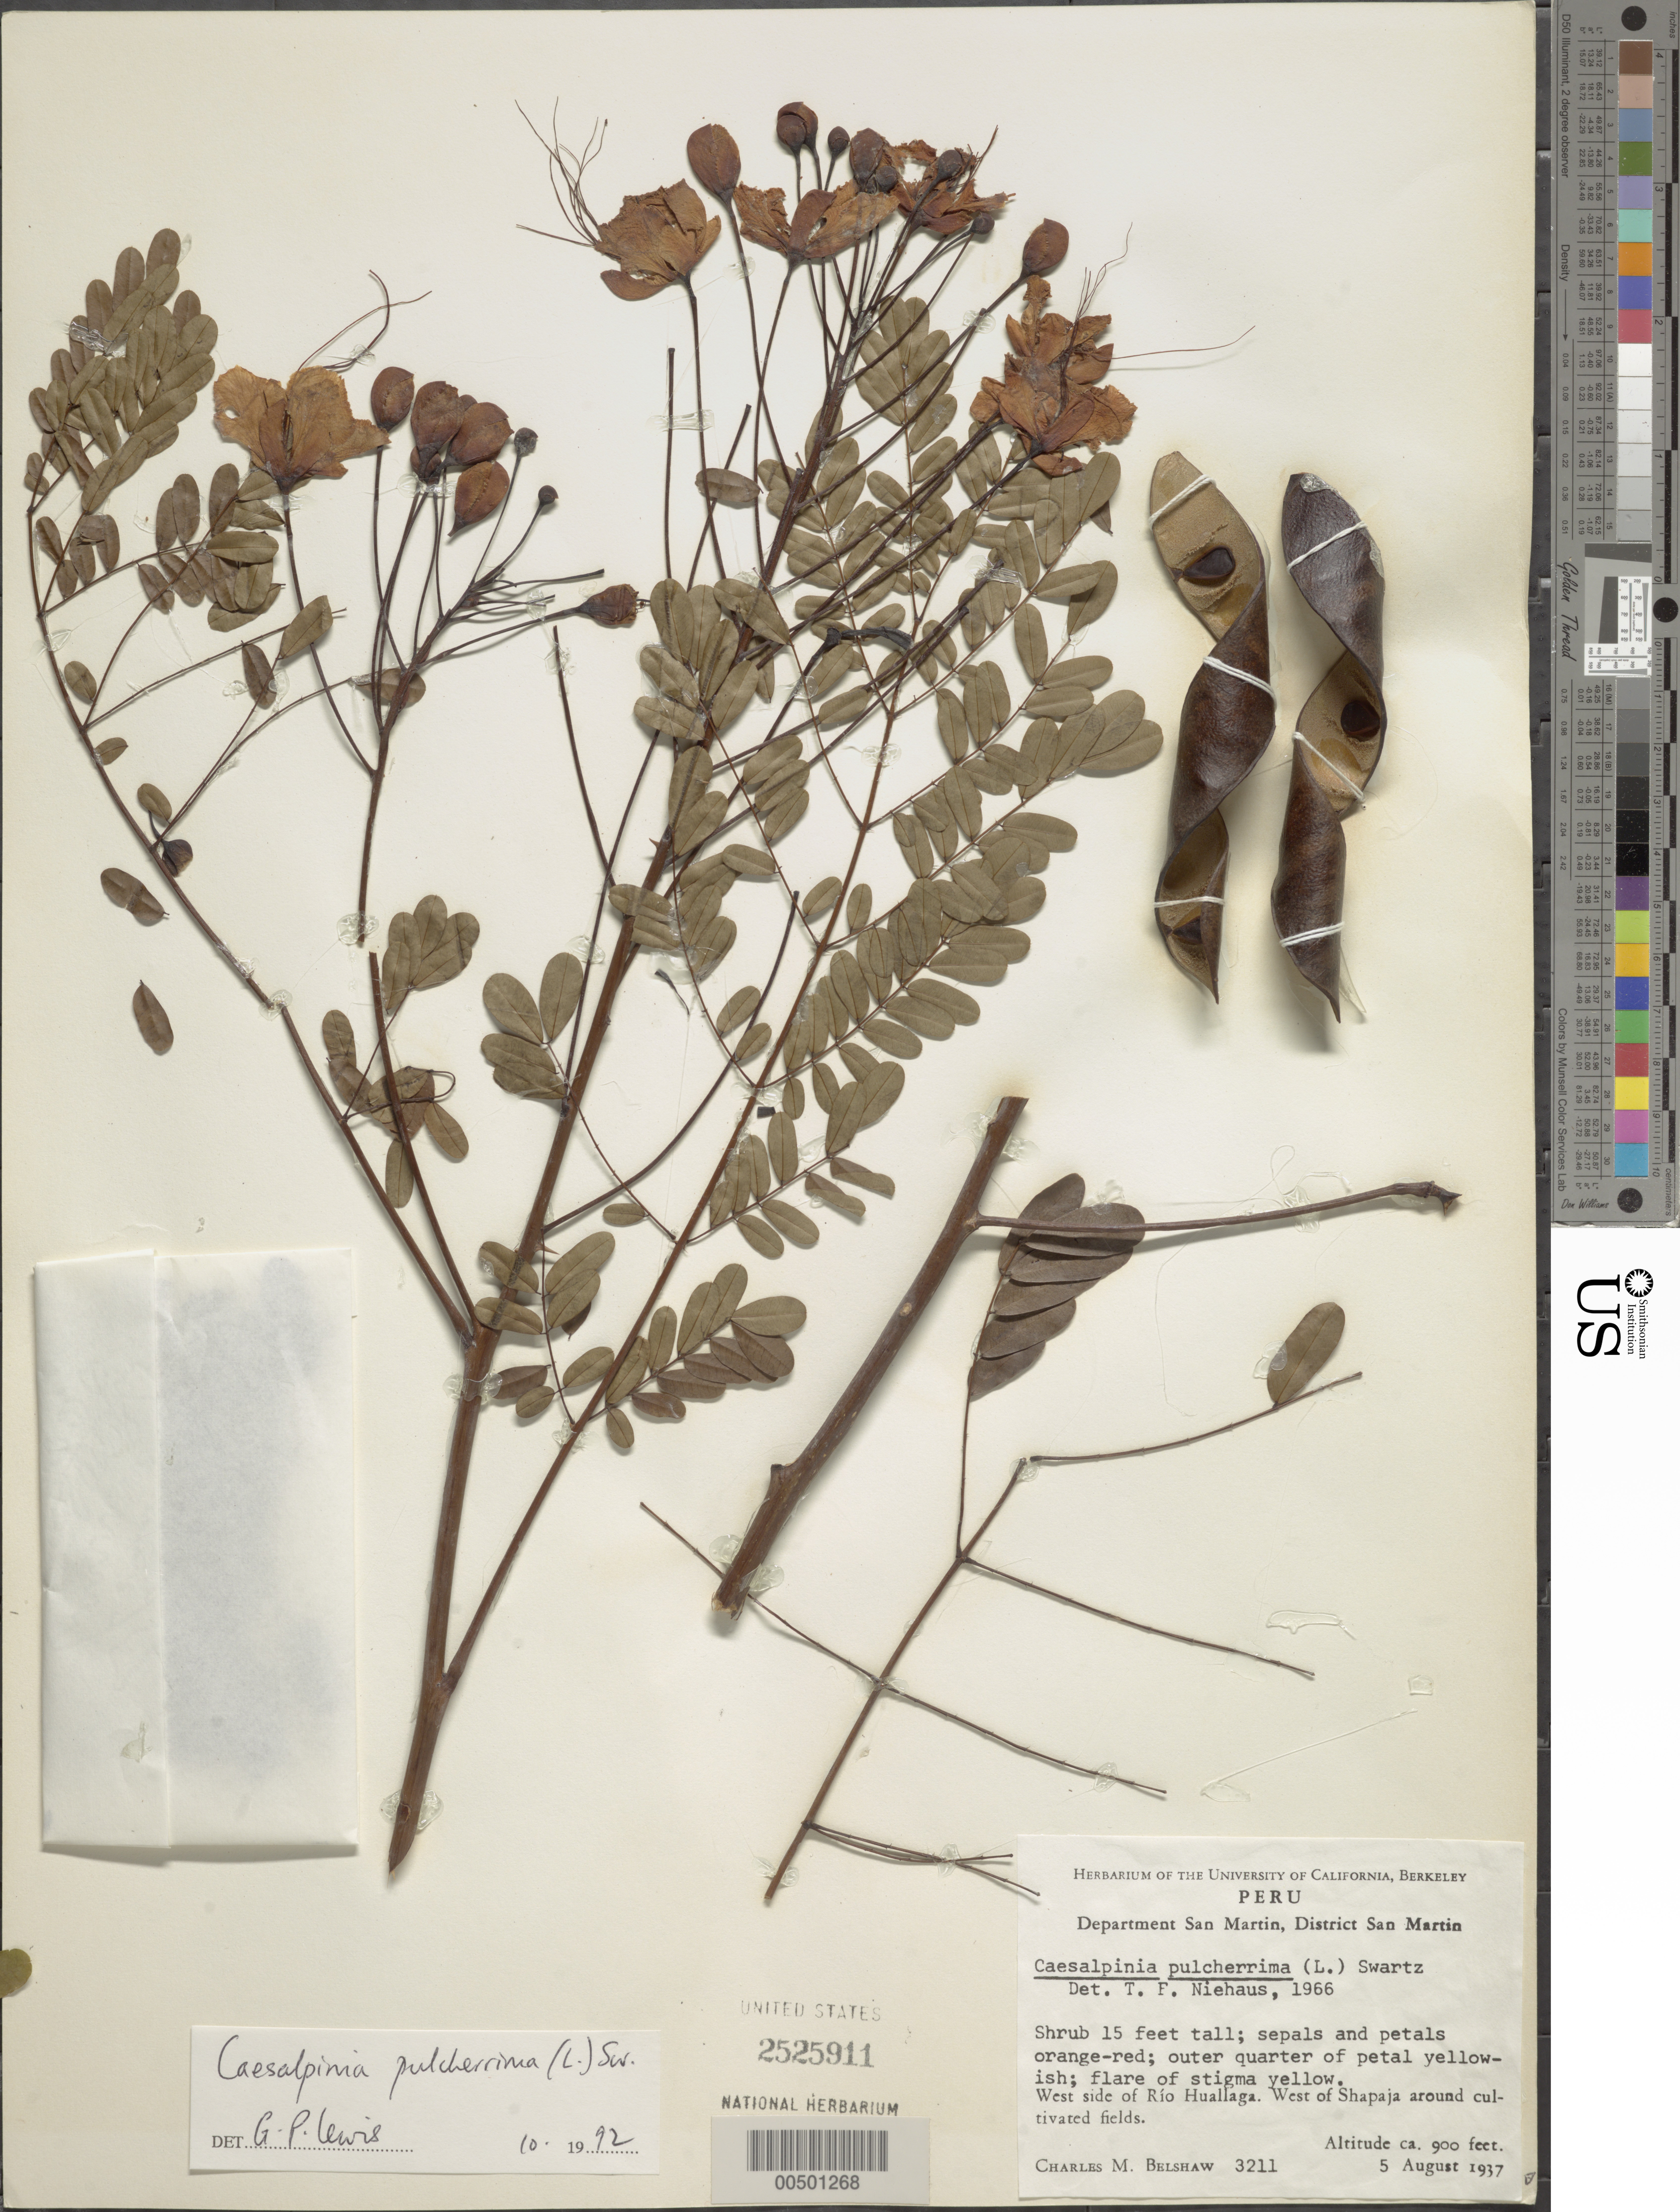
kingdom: Plantae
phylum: Tracheophyta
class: Magnoliopsida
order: Fabales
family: Fabaceae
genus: Caesalpinia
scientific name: Caesalpinia pulcherrima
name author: (L.) Sw.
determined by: Niehaus, Theodore F.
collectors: C. Shaw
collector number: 3211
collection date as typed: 05 Aug 1937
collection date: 1937-08-05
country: Peru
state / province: San Martín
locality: W side of rio huallaga. w of shapaja; san martin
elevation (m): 274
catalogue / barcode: US 2525911